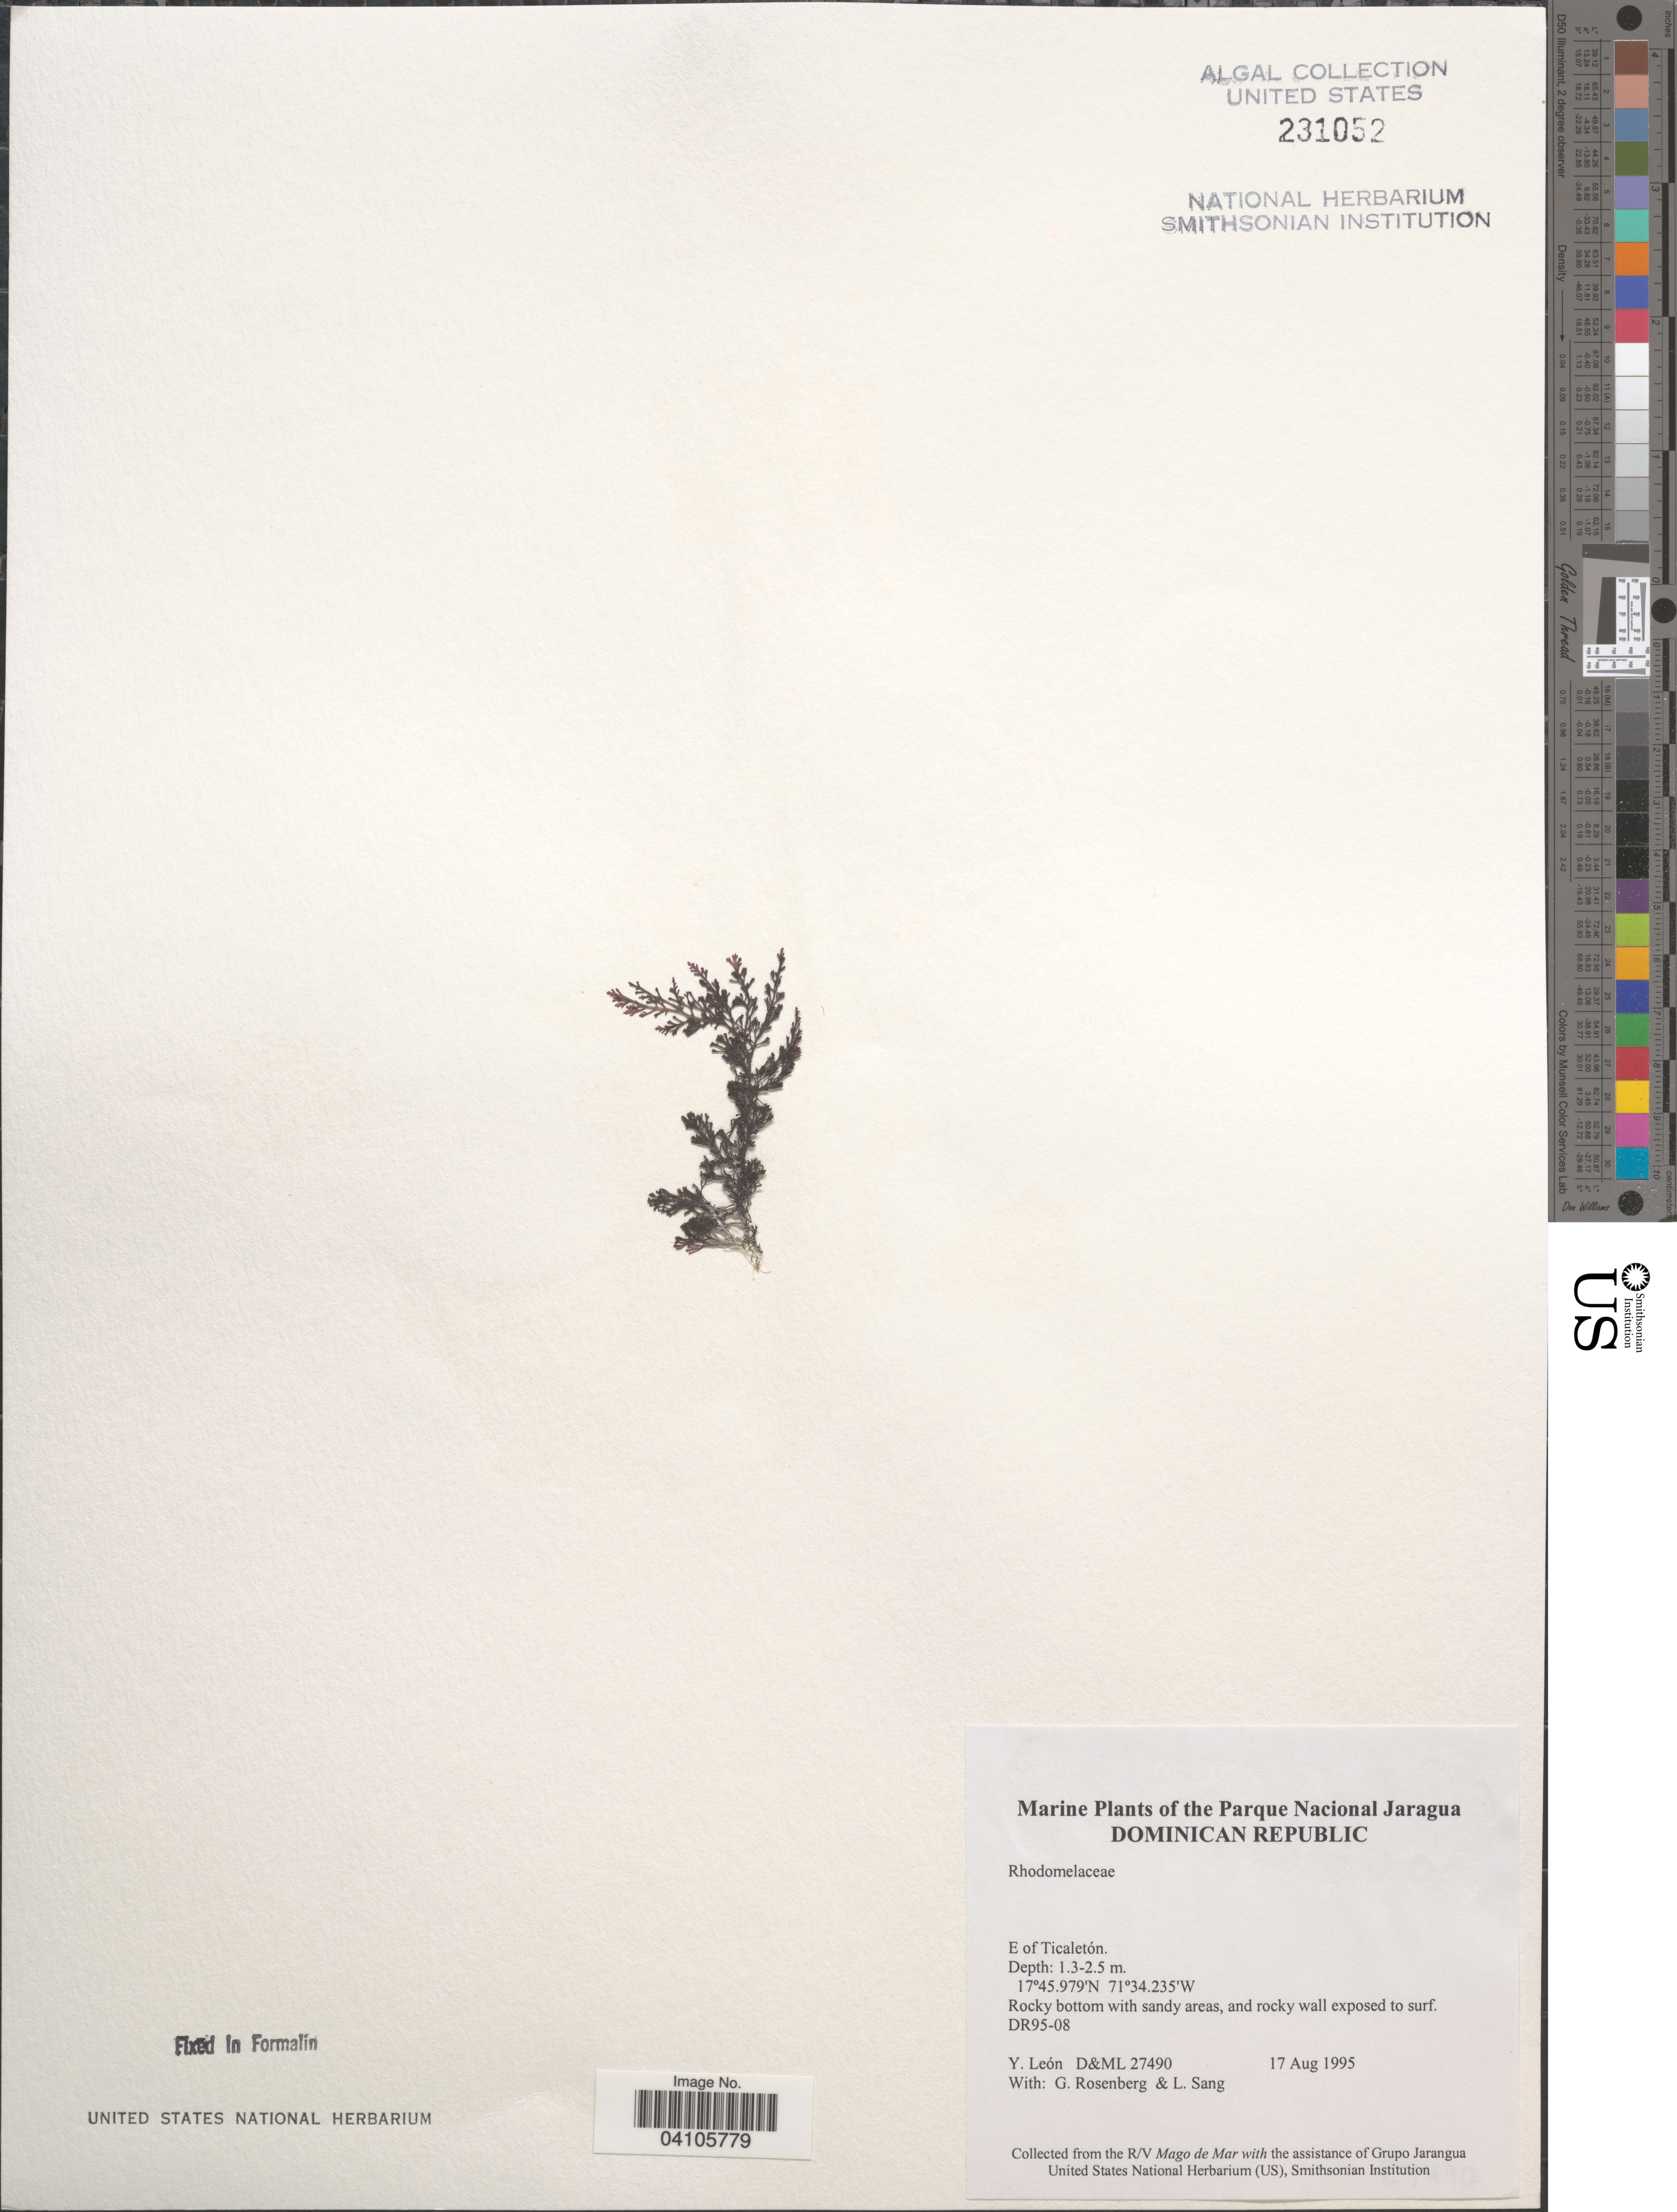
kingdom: Plantae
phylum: Rhodophyta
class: Florideophyceae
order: Ceramiales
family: Rhodomelaceae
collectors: Y. León, G. Rosenberg & L. Sang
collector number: D&ML27490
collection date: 1995-08-17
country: Dominican Republic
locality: The Parque Nacional Jaragua. E of Ticaletón.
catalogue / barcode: US 231052